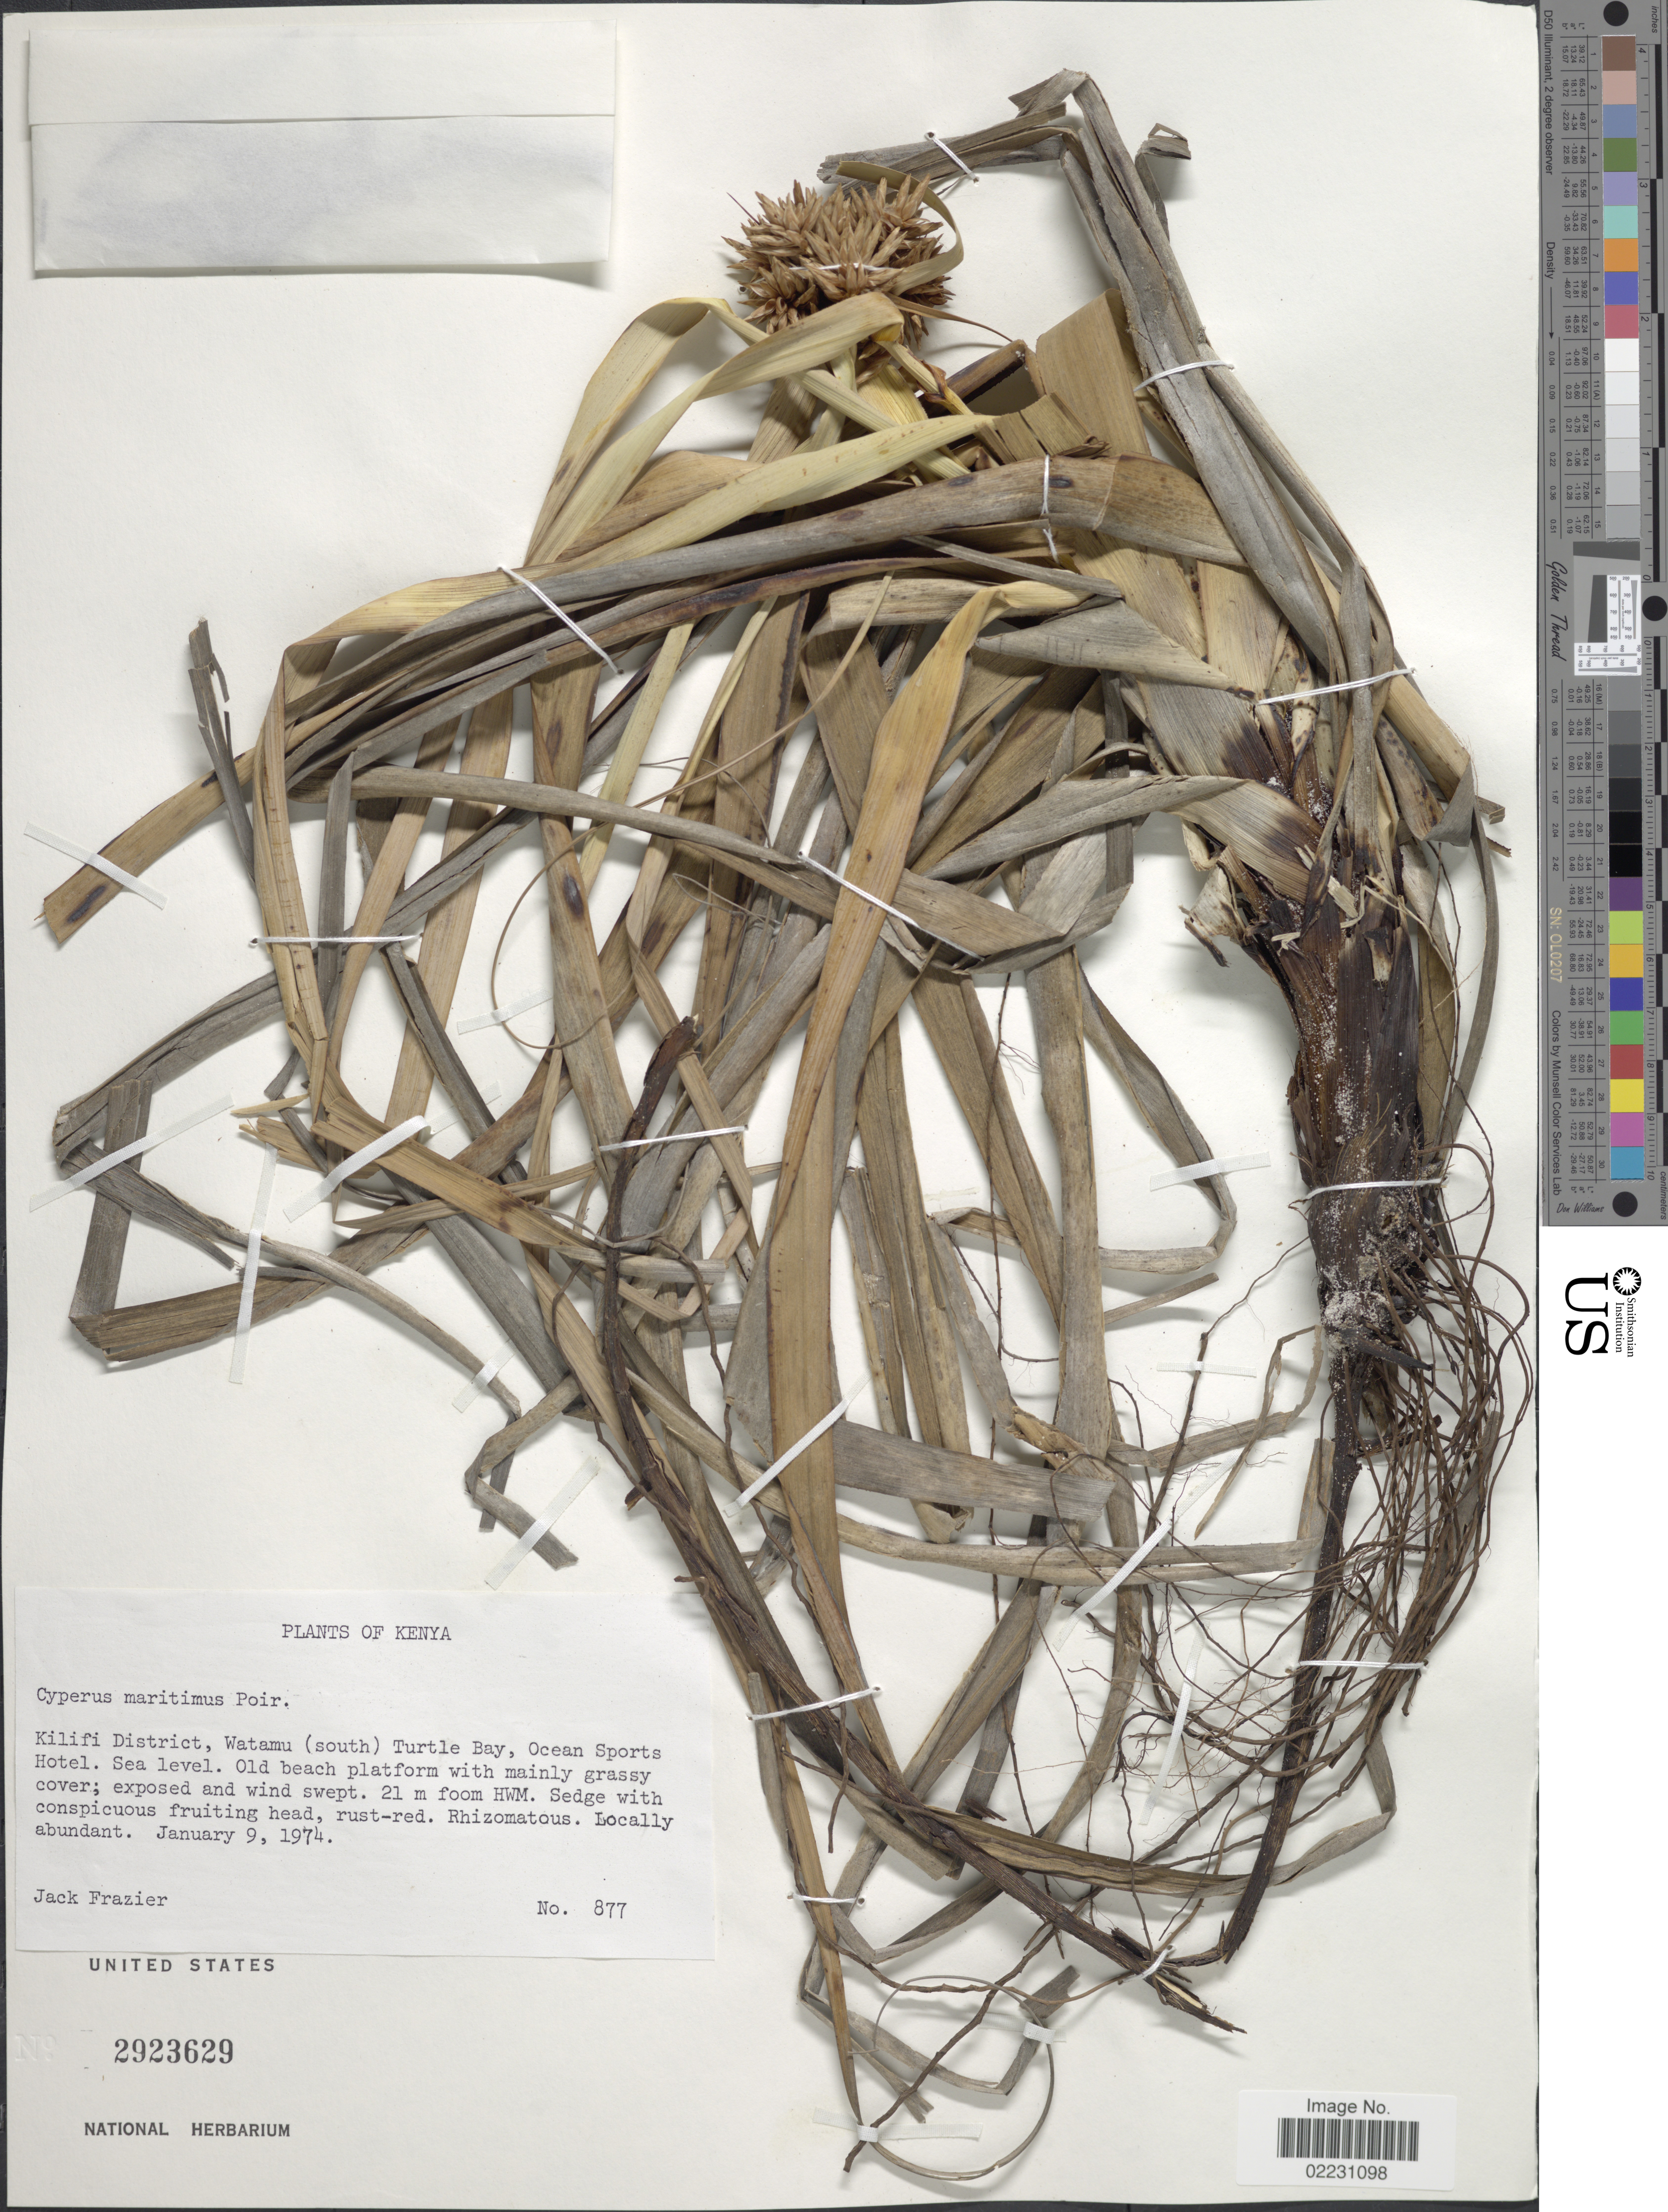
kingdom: Plantae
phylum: Tracheophyta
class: Liliopsida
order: Poales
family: Cyperaceae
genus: Cyperus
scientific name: Cyperus crassipes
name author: Vahl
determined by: Strong, Mark T., (BOT), Smithsonian Institution - National Museum of Natural History (UNITED STATES)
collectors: J. Frazier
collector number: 877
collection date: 1974-01-09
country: Kenya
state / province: Kilifi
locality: Kilifi District, Watamu (south) Turtle Bay, Ocean Sports Hotel.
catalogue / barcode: US 2923629